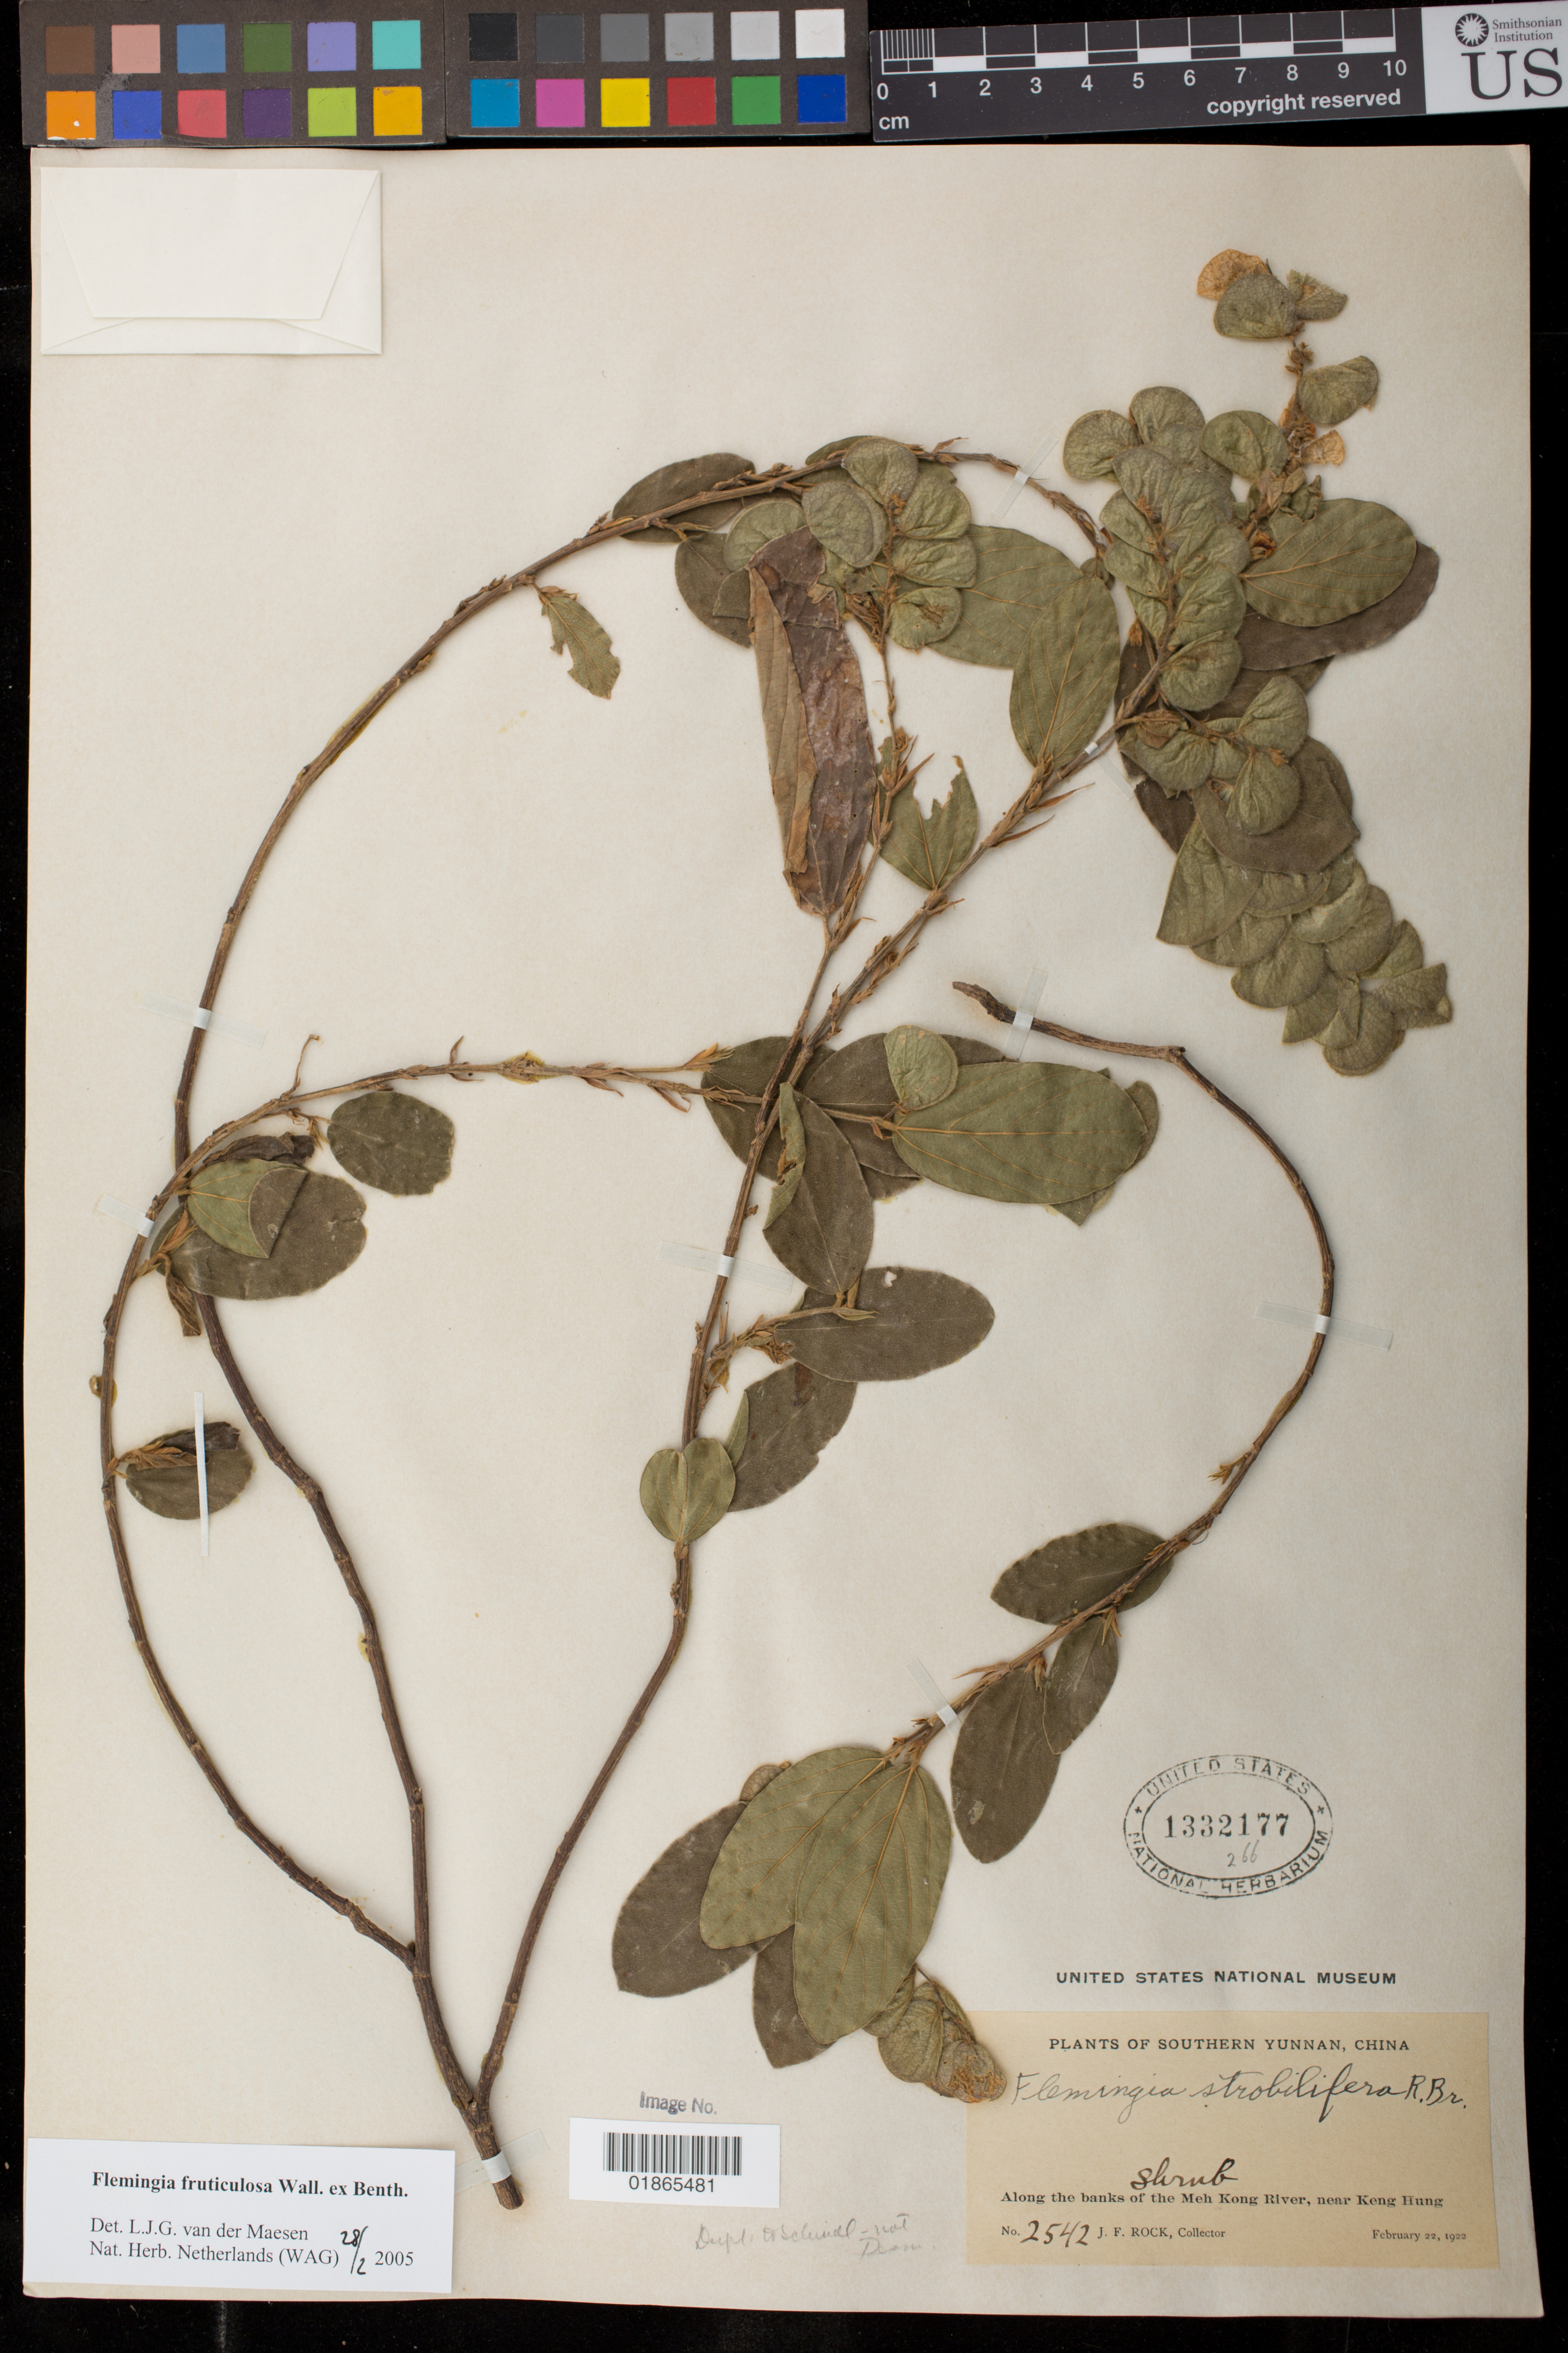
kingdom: Plantae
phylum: Tracheophyta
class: Magnoliopsida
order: Fabales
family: Fabaceae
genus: Flemingia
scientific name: Flemingia fruticulosa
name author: Wall. ex Benth.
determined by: van der Maesen, L.J.G.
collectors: J. F. Rock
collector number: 2542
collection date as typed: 22 Feb 1922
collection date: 1922-02-22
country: China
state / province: Yunnan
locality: Along the banks of the Meh Kong River, near Keng Hung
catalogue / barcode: US 1332177